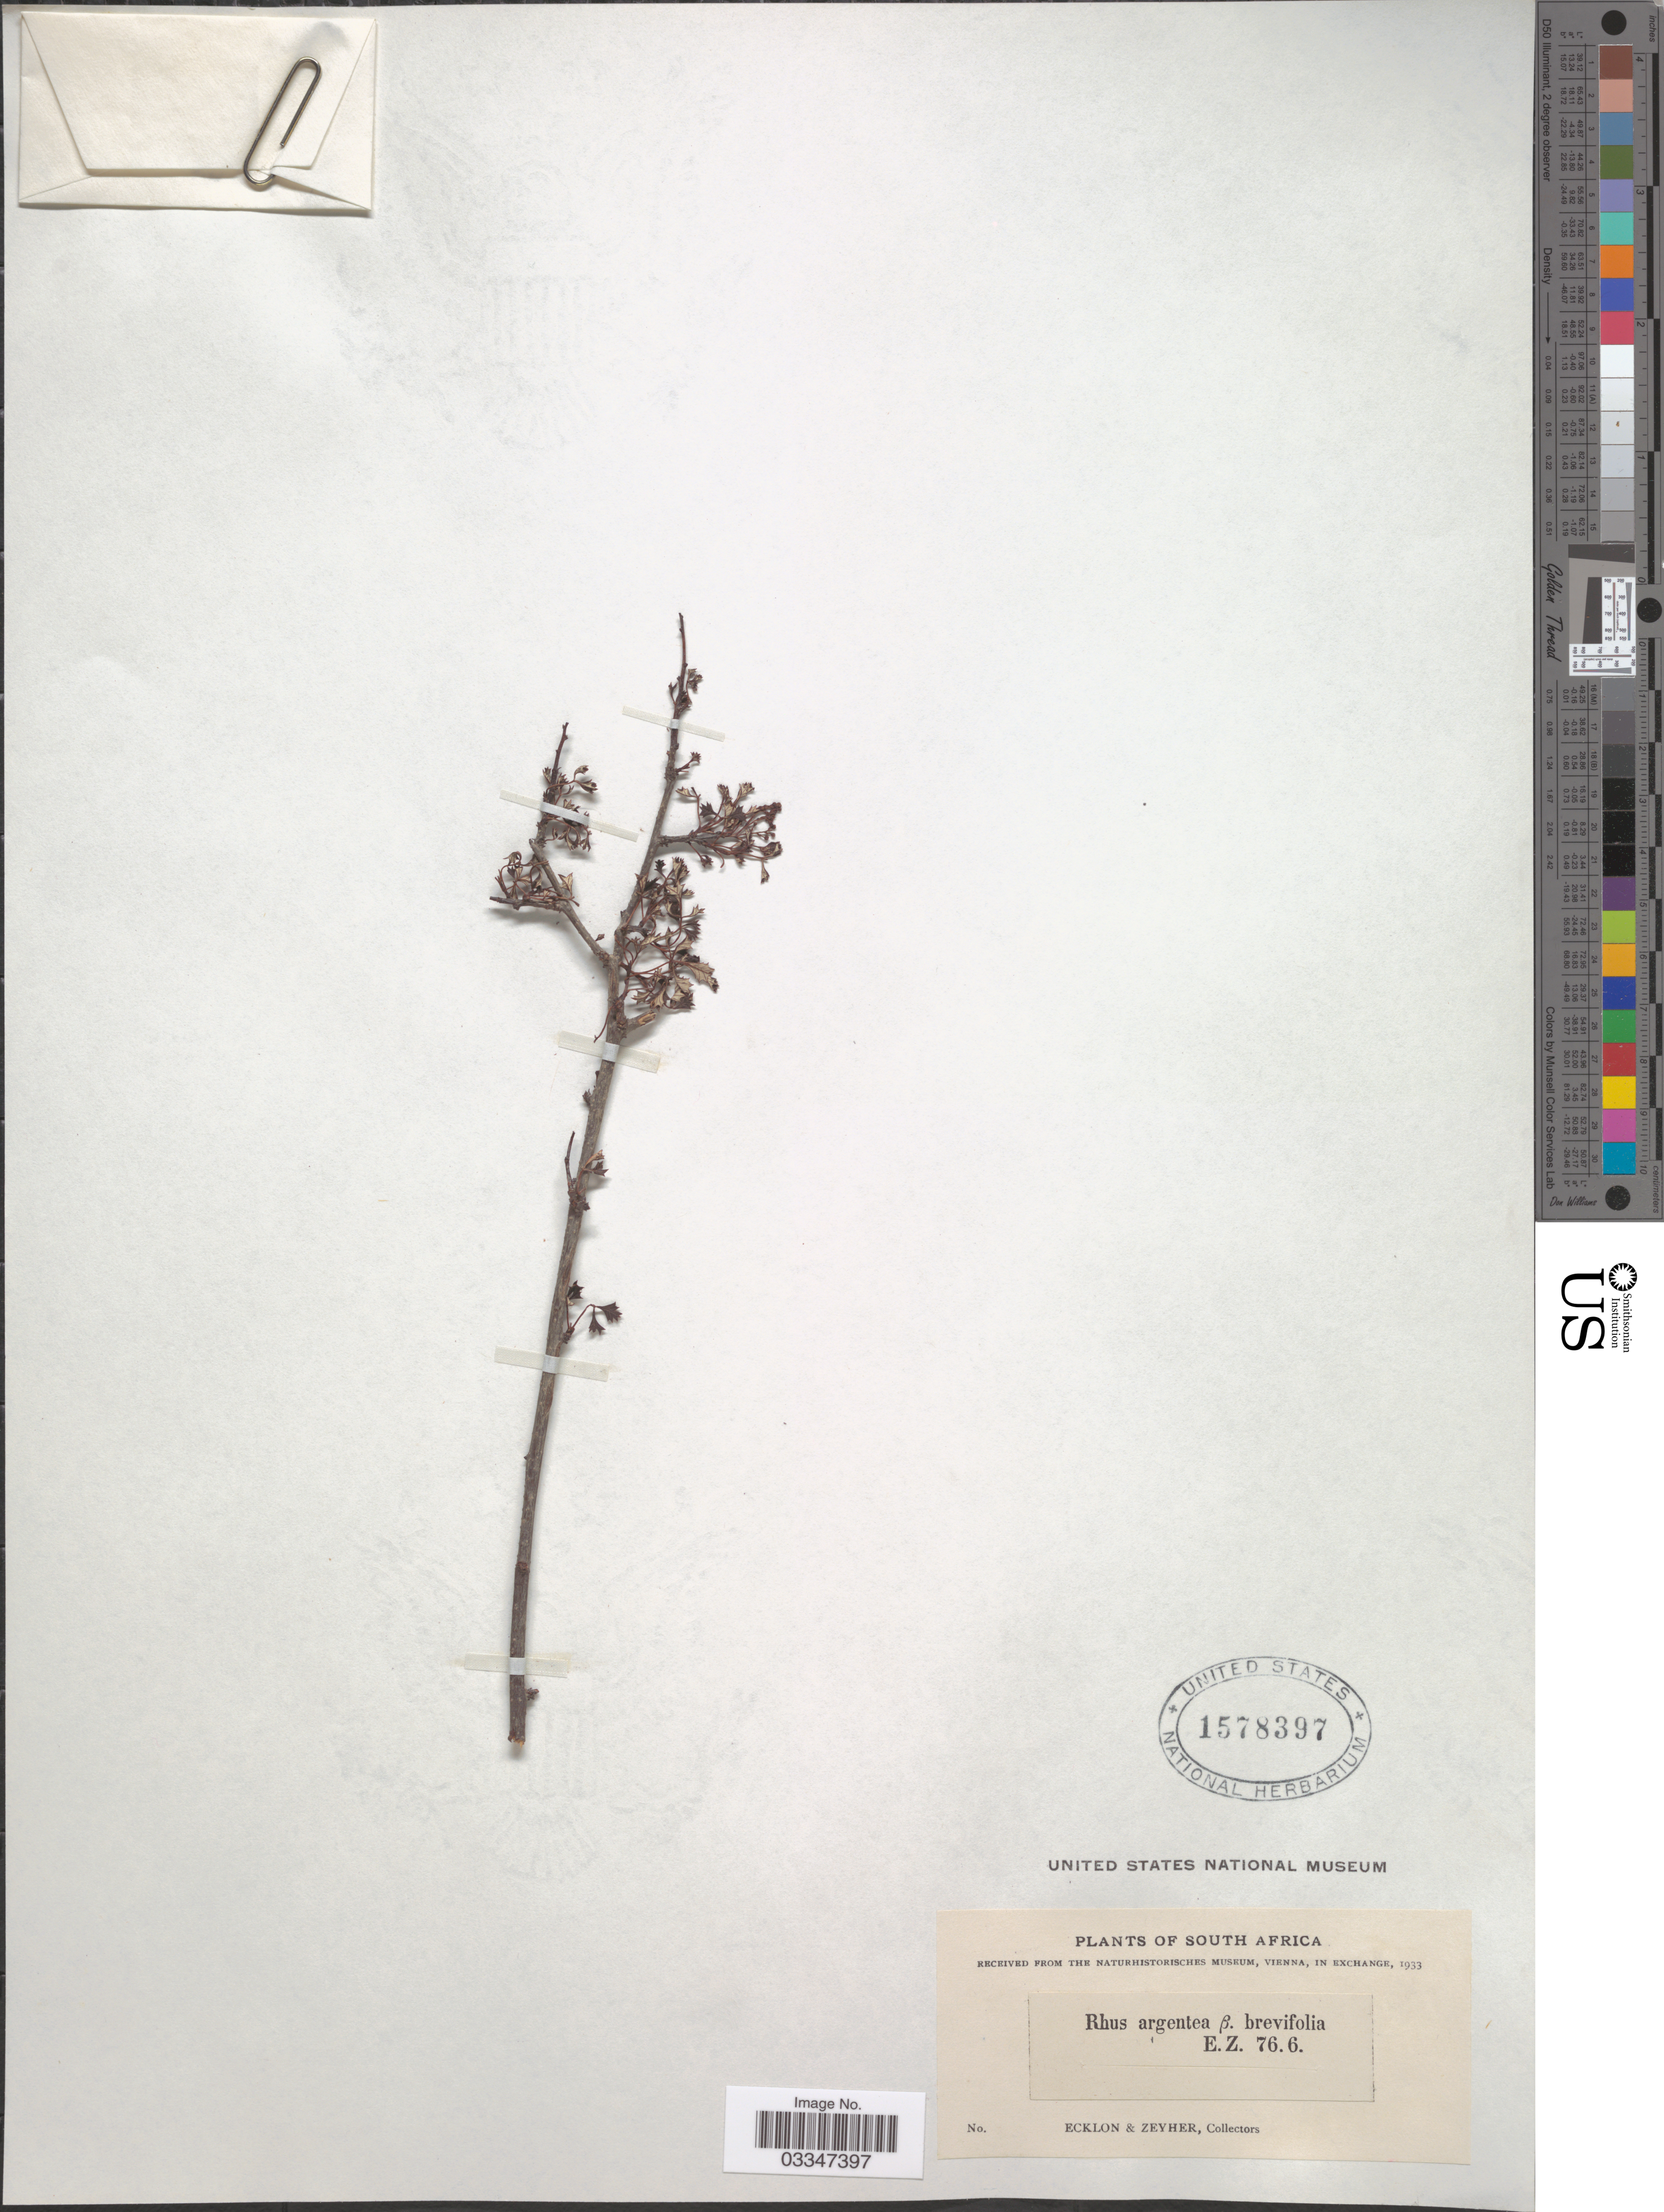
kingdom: Plantae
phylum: Tracheophyta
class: Magnoliopsida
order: Sapindales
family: Anacardiaceae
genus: Rhus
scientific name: Rhus argentea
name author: (Thunb.) Druce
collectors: -. Ecklon & -. Zeyher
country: South Africa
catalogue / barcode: US 1578397